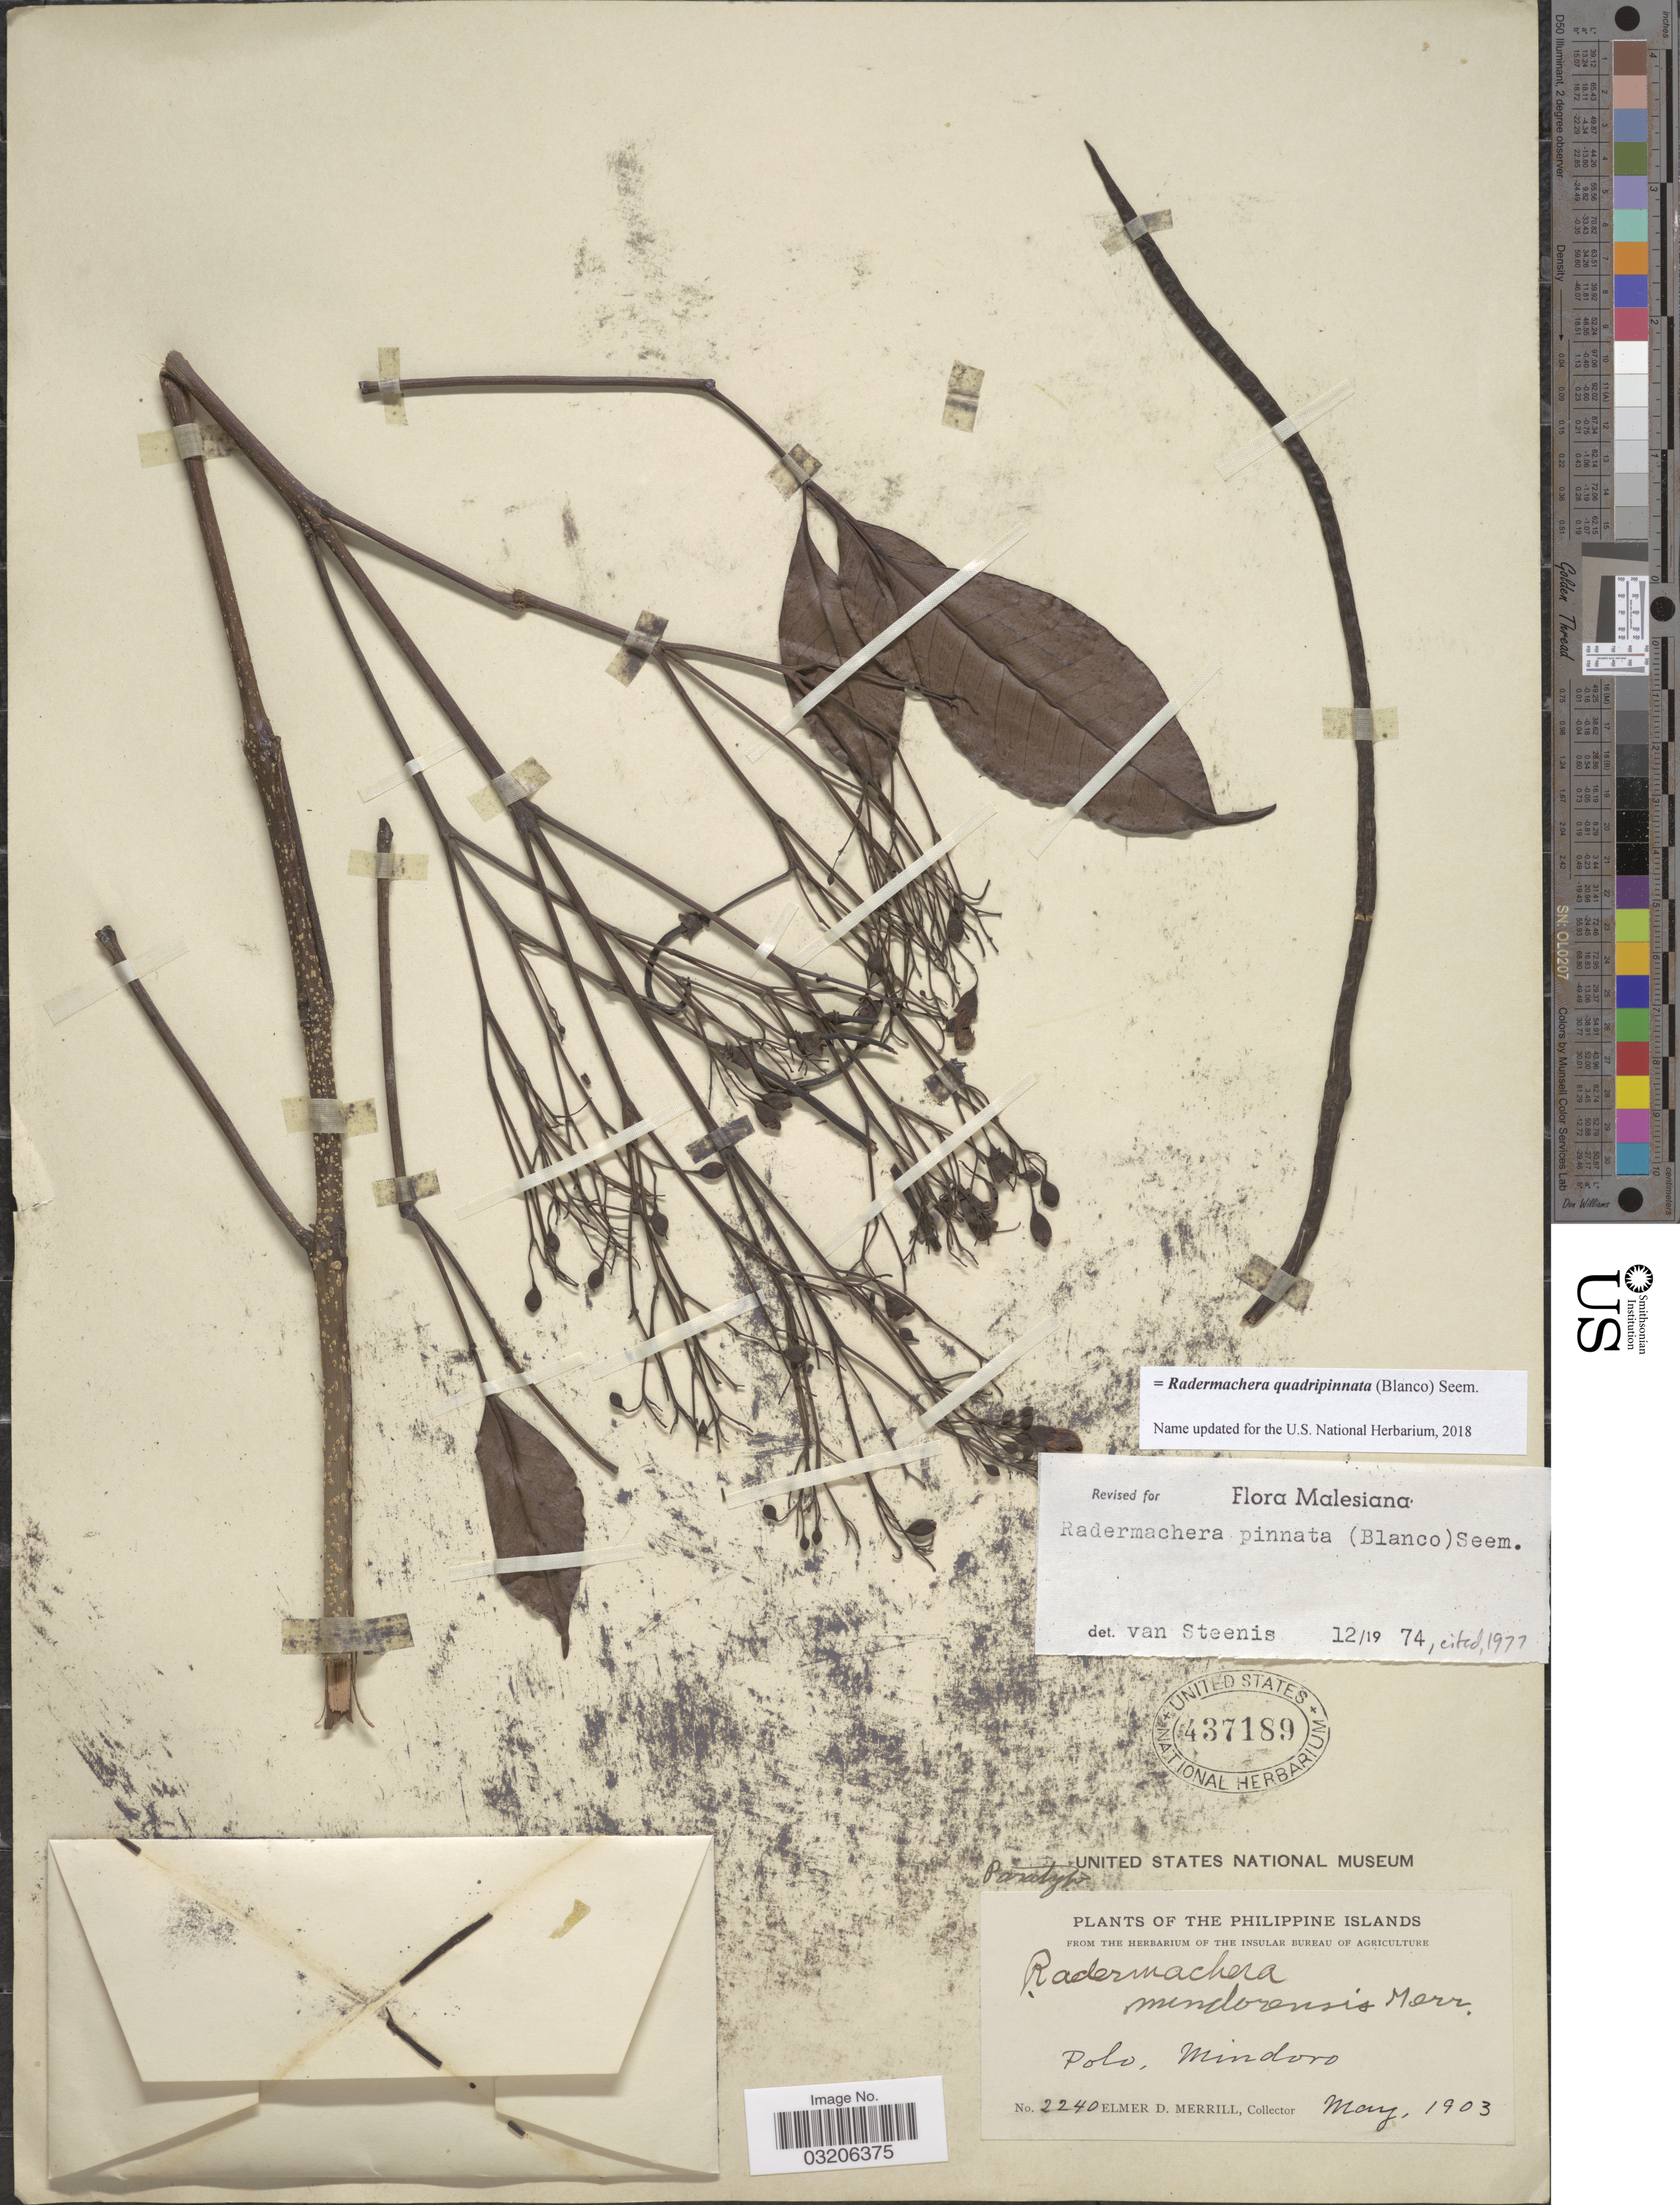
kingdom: Plantae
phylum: Tracheophyta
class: Magnoliopsida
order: Lamiales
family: Bignoniaceae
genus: Radermachera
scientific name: Radermachera quadripinnata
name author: (Blanco) Seem.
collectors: E. D. Merrill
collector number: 2240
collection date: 1903-05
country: Philippines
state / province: Mimaropa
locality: Polo, Mindoro.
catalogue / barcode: US 437189